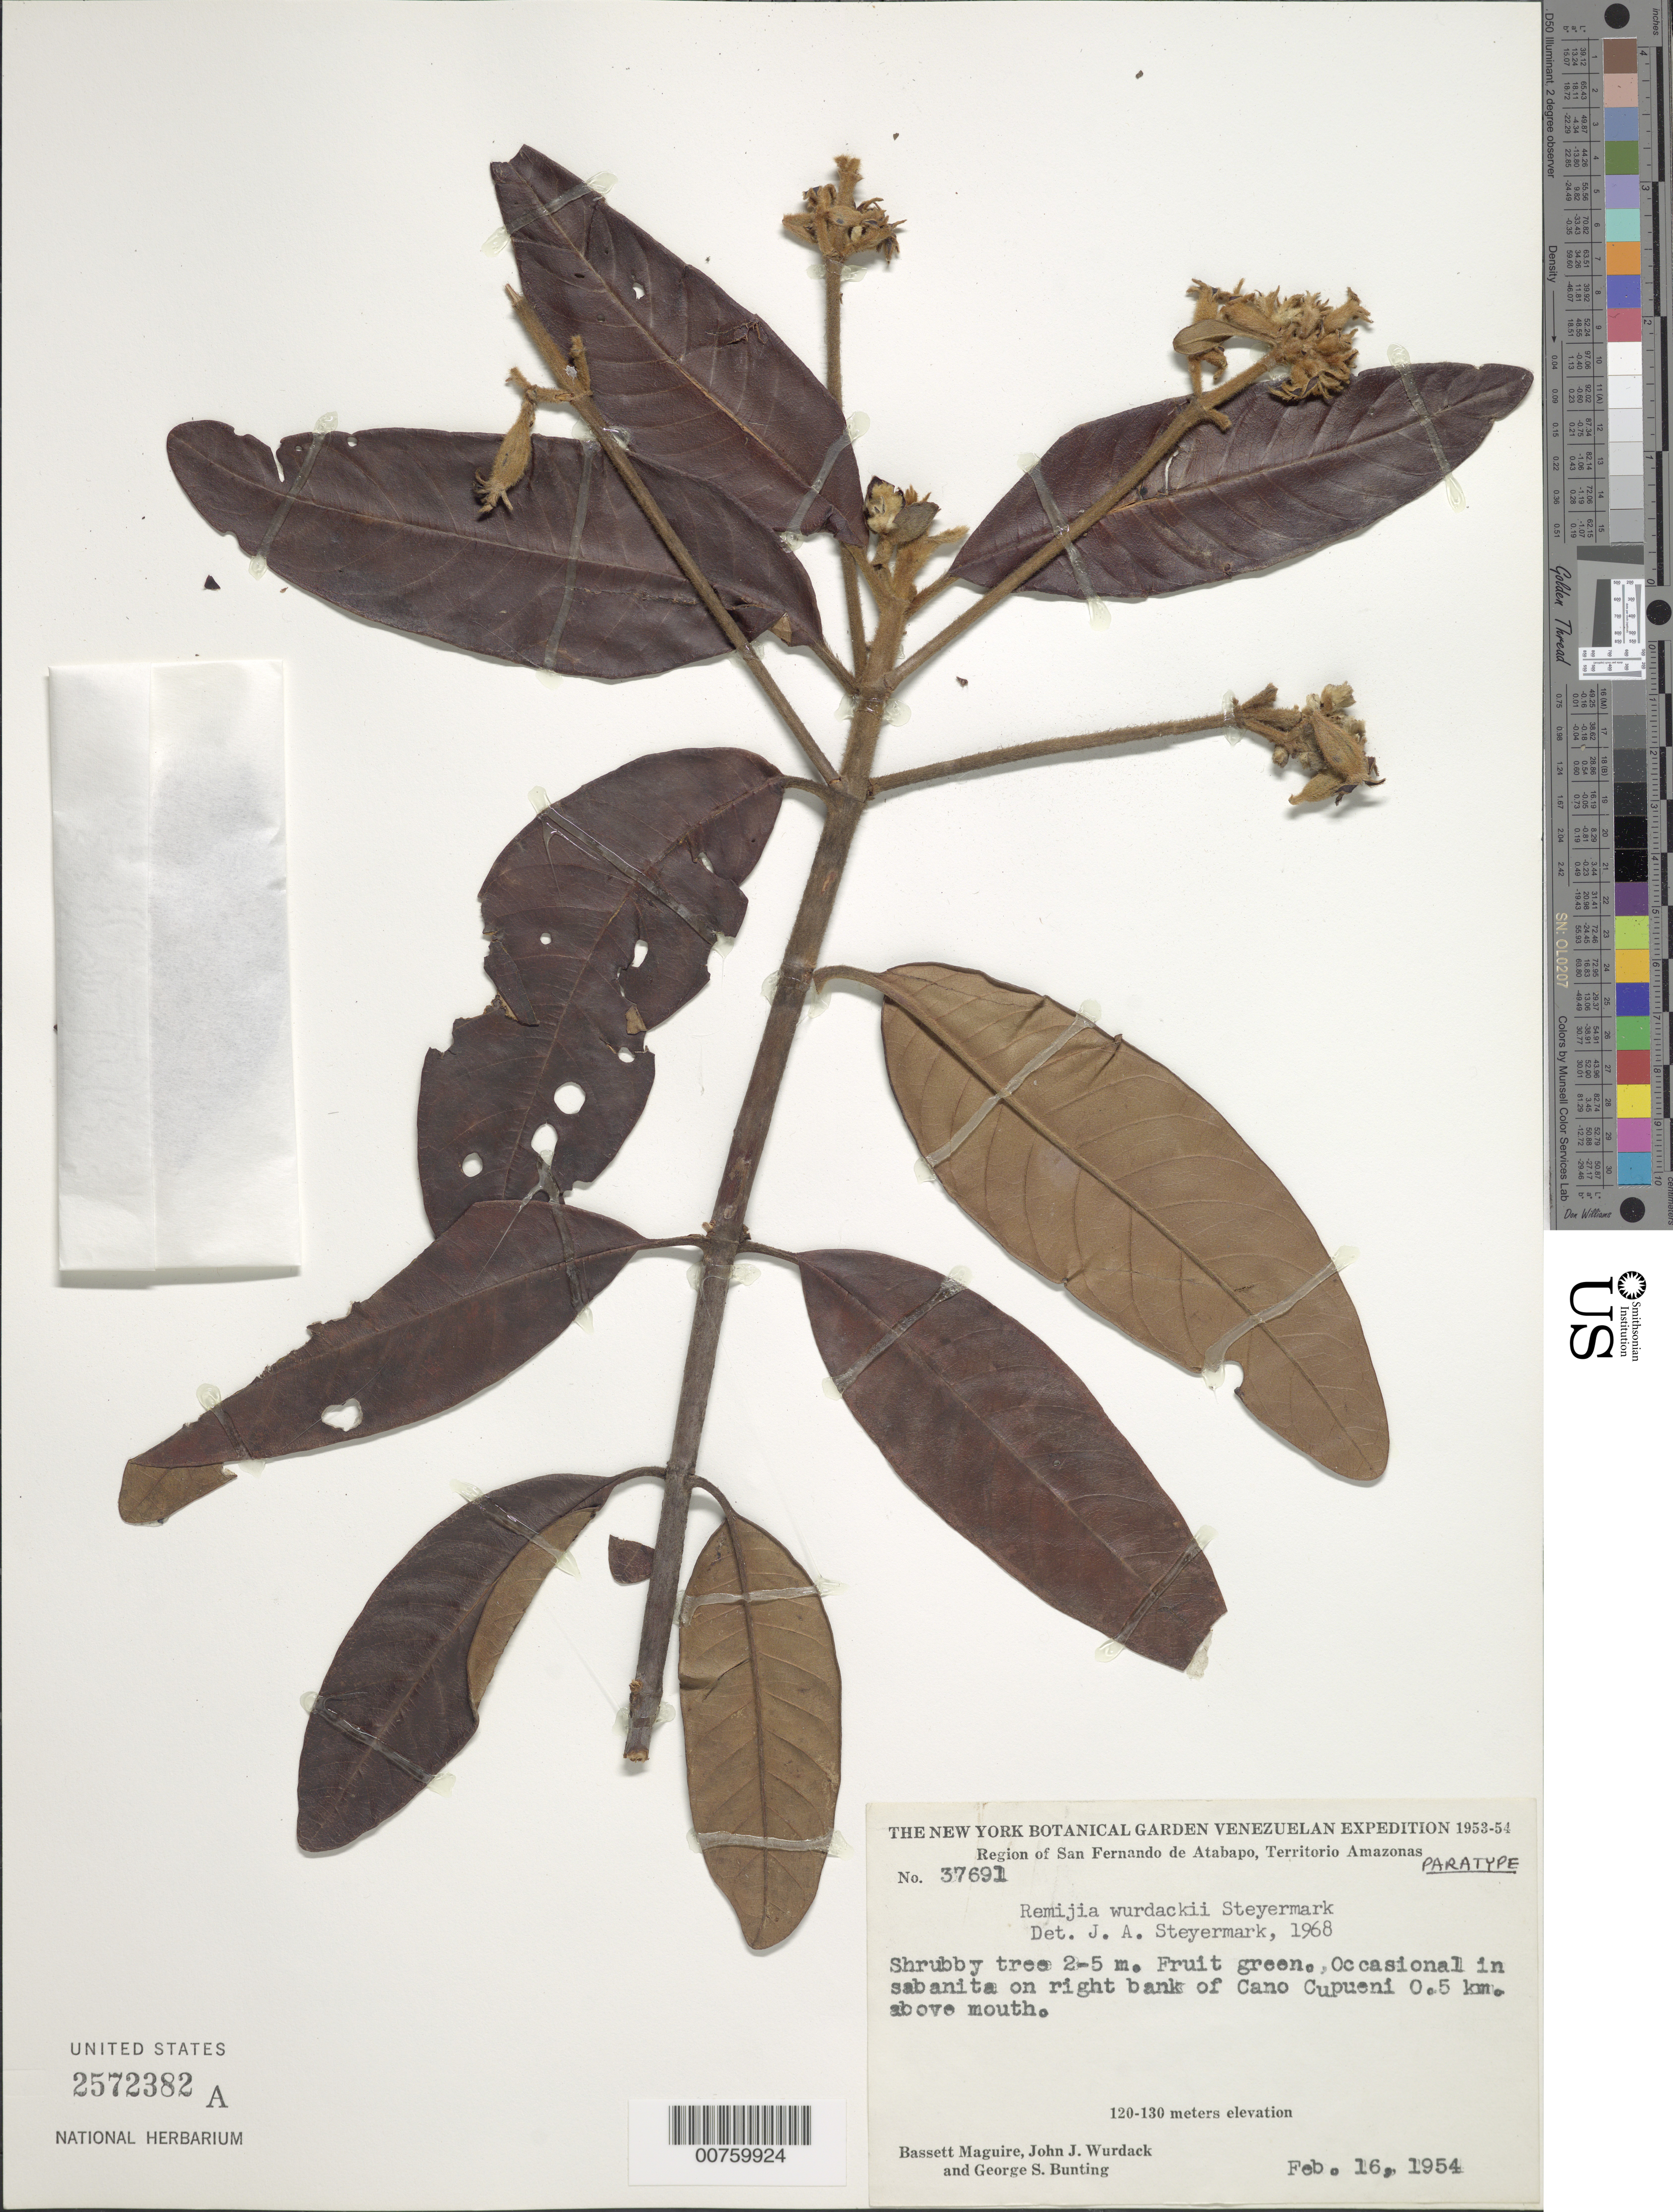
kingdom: Plantae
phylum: Tracheophyta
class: Magnoliopsida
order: Gentianales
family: Rubiaceae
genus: Remijia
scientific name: Remijia wurdackii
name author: Steyerm.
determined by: Steyermark, Julian A., (VEN)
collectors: B. Maguire, J. J. Wurdack & G. S. Bunting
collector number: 37691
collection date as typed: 16-Feb-54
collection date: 1954-02-16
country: Venezuela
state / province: Amazonas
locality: Caño Cupueni, 0.5 km above mouth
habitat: Sabanita on riverbank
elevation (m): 120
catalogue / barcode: US 2572382A